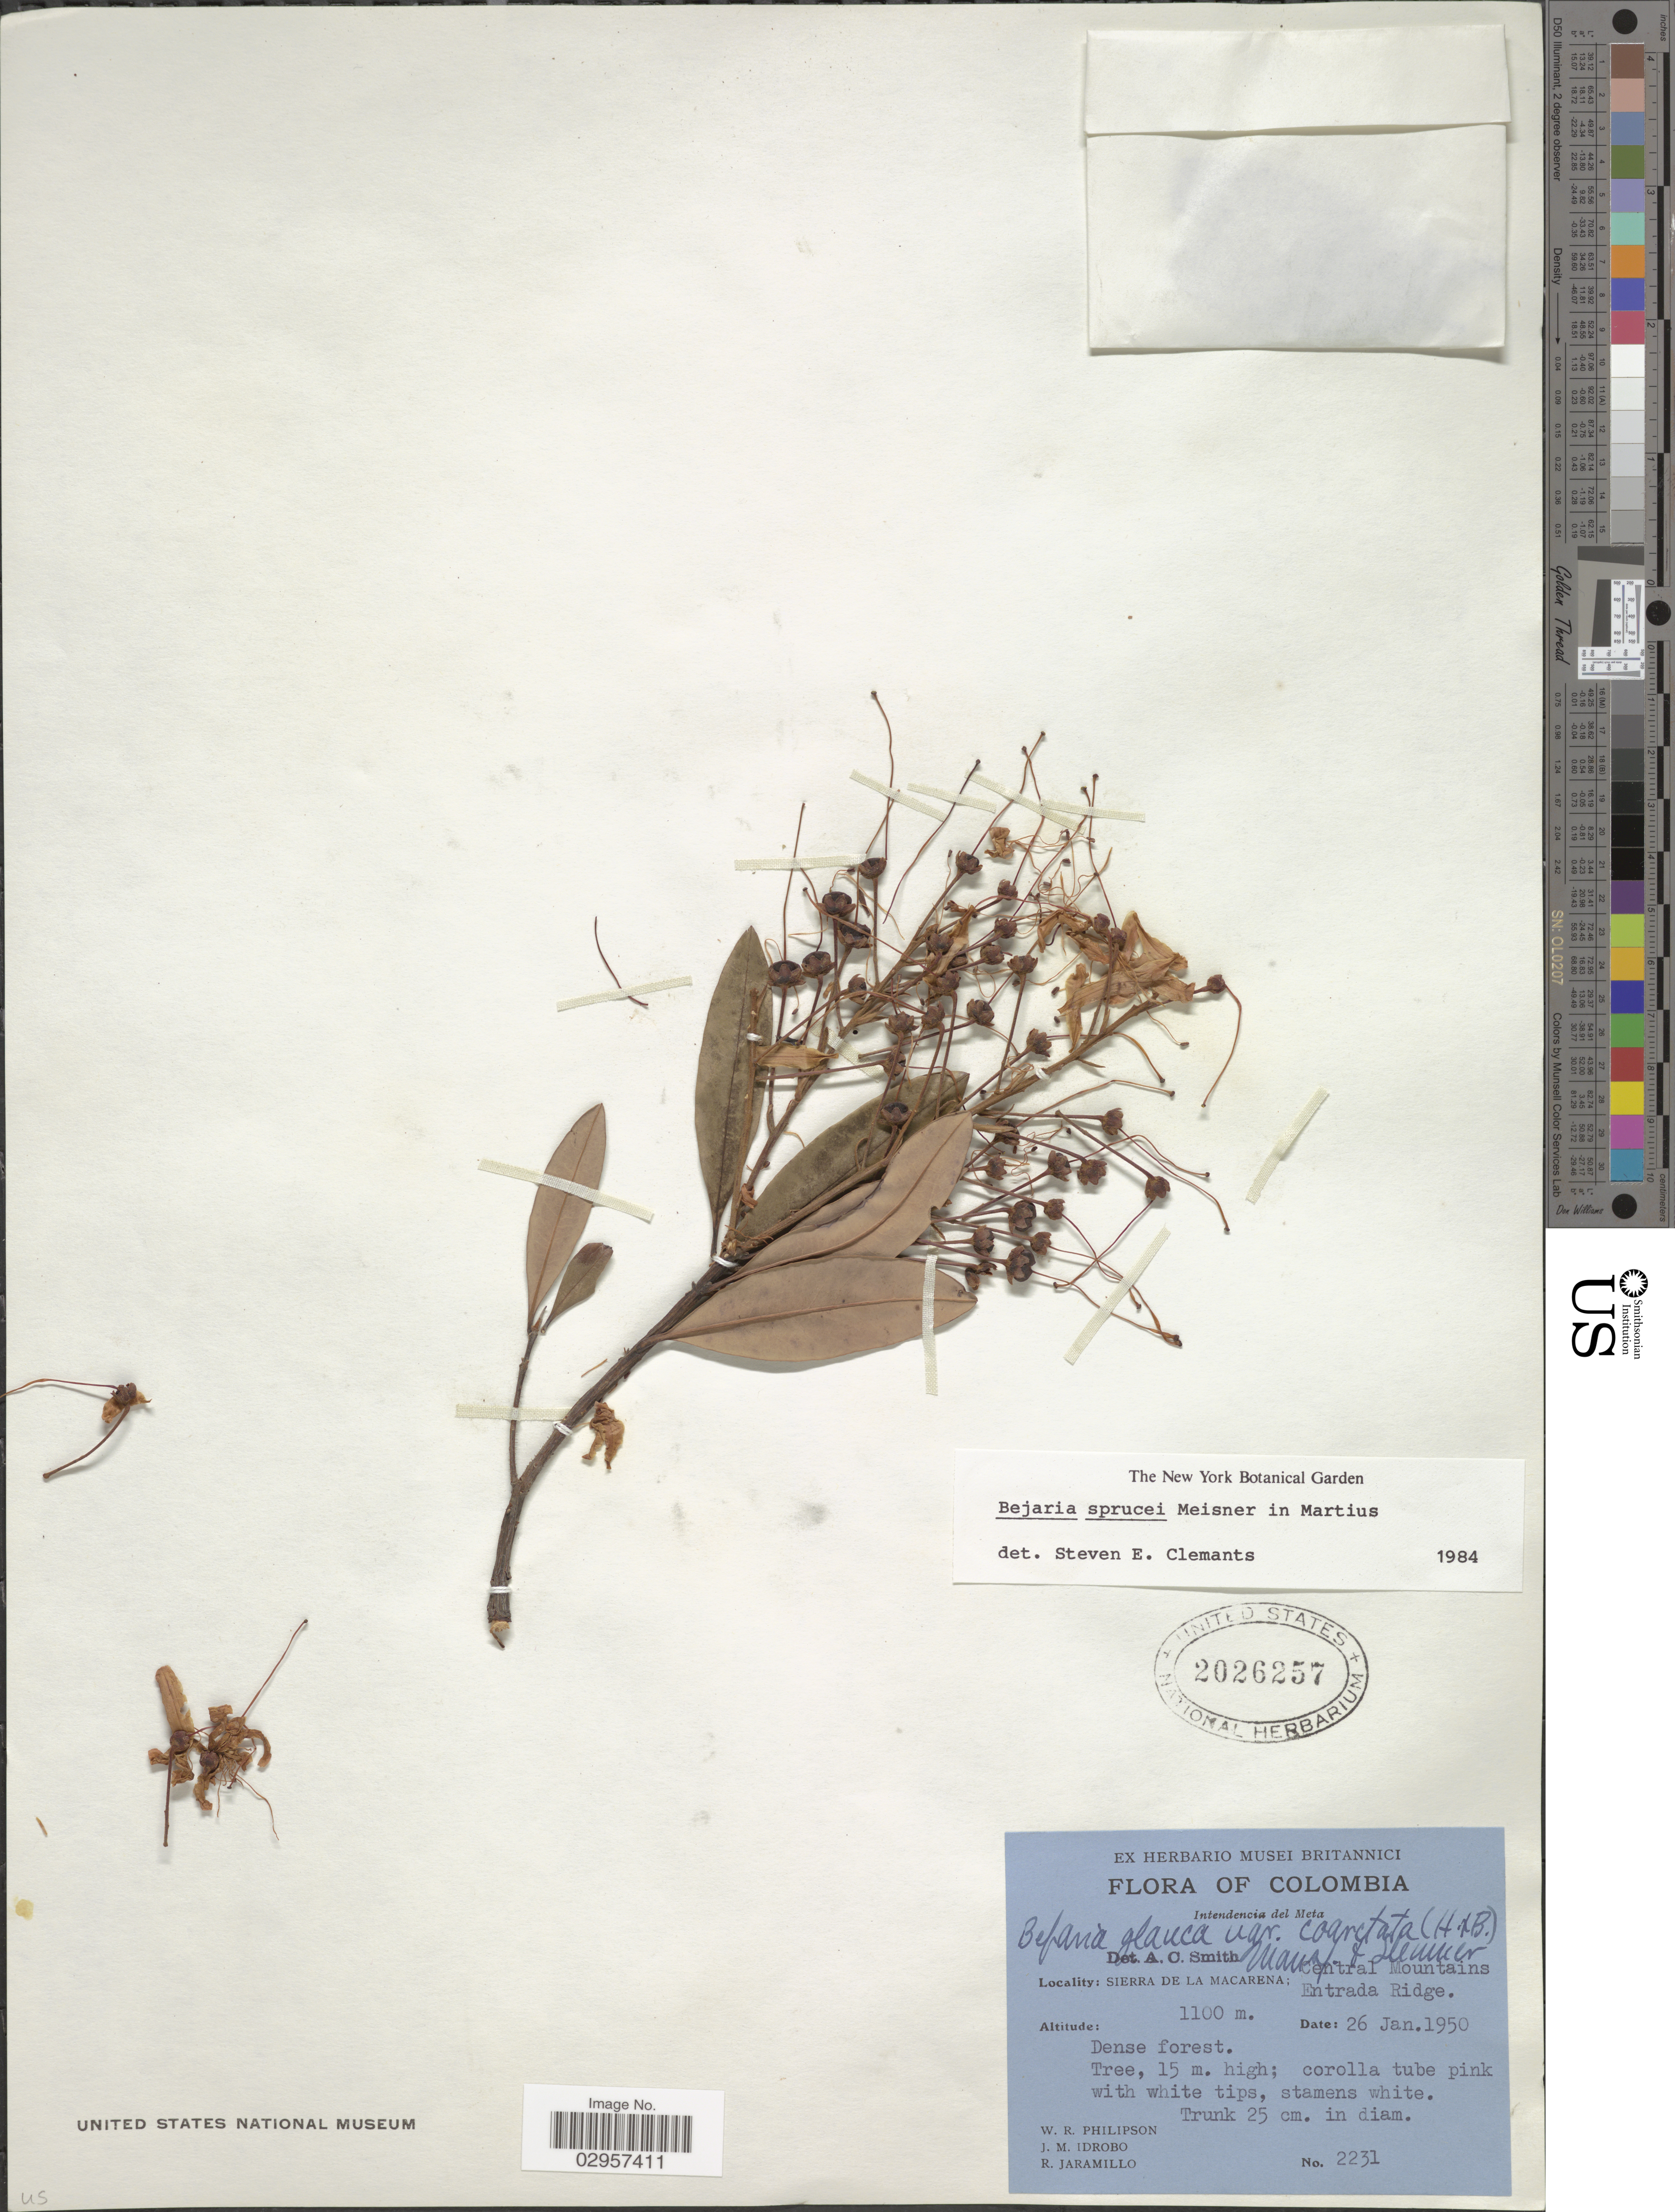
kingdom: Plantae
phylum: Tracheophyta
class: Magnoliopsida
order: Ericales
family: Ericaceae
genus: Befaria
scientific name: Befaria sprucei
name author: Meisn.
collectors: W. R. Philipson, J. M. Idrobo & R. Jaramillo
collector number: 2231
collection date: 1950-01-26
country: Colombia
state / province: Meta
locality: Intendencia del Meta, Sierra De La Macarena: Central Mountains Entrada Ridge.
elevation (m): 1100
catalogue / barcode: US 2026257